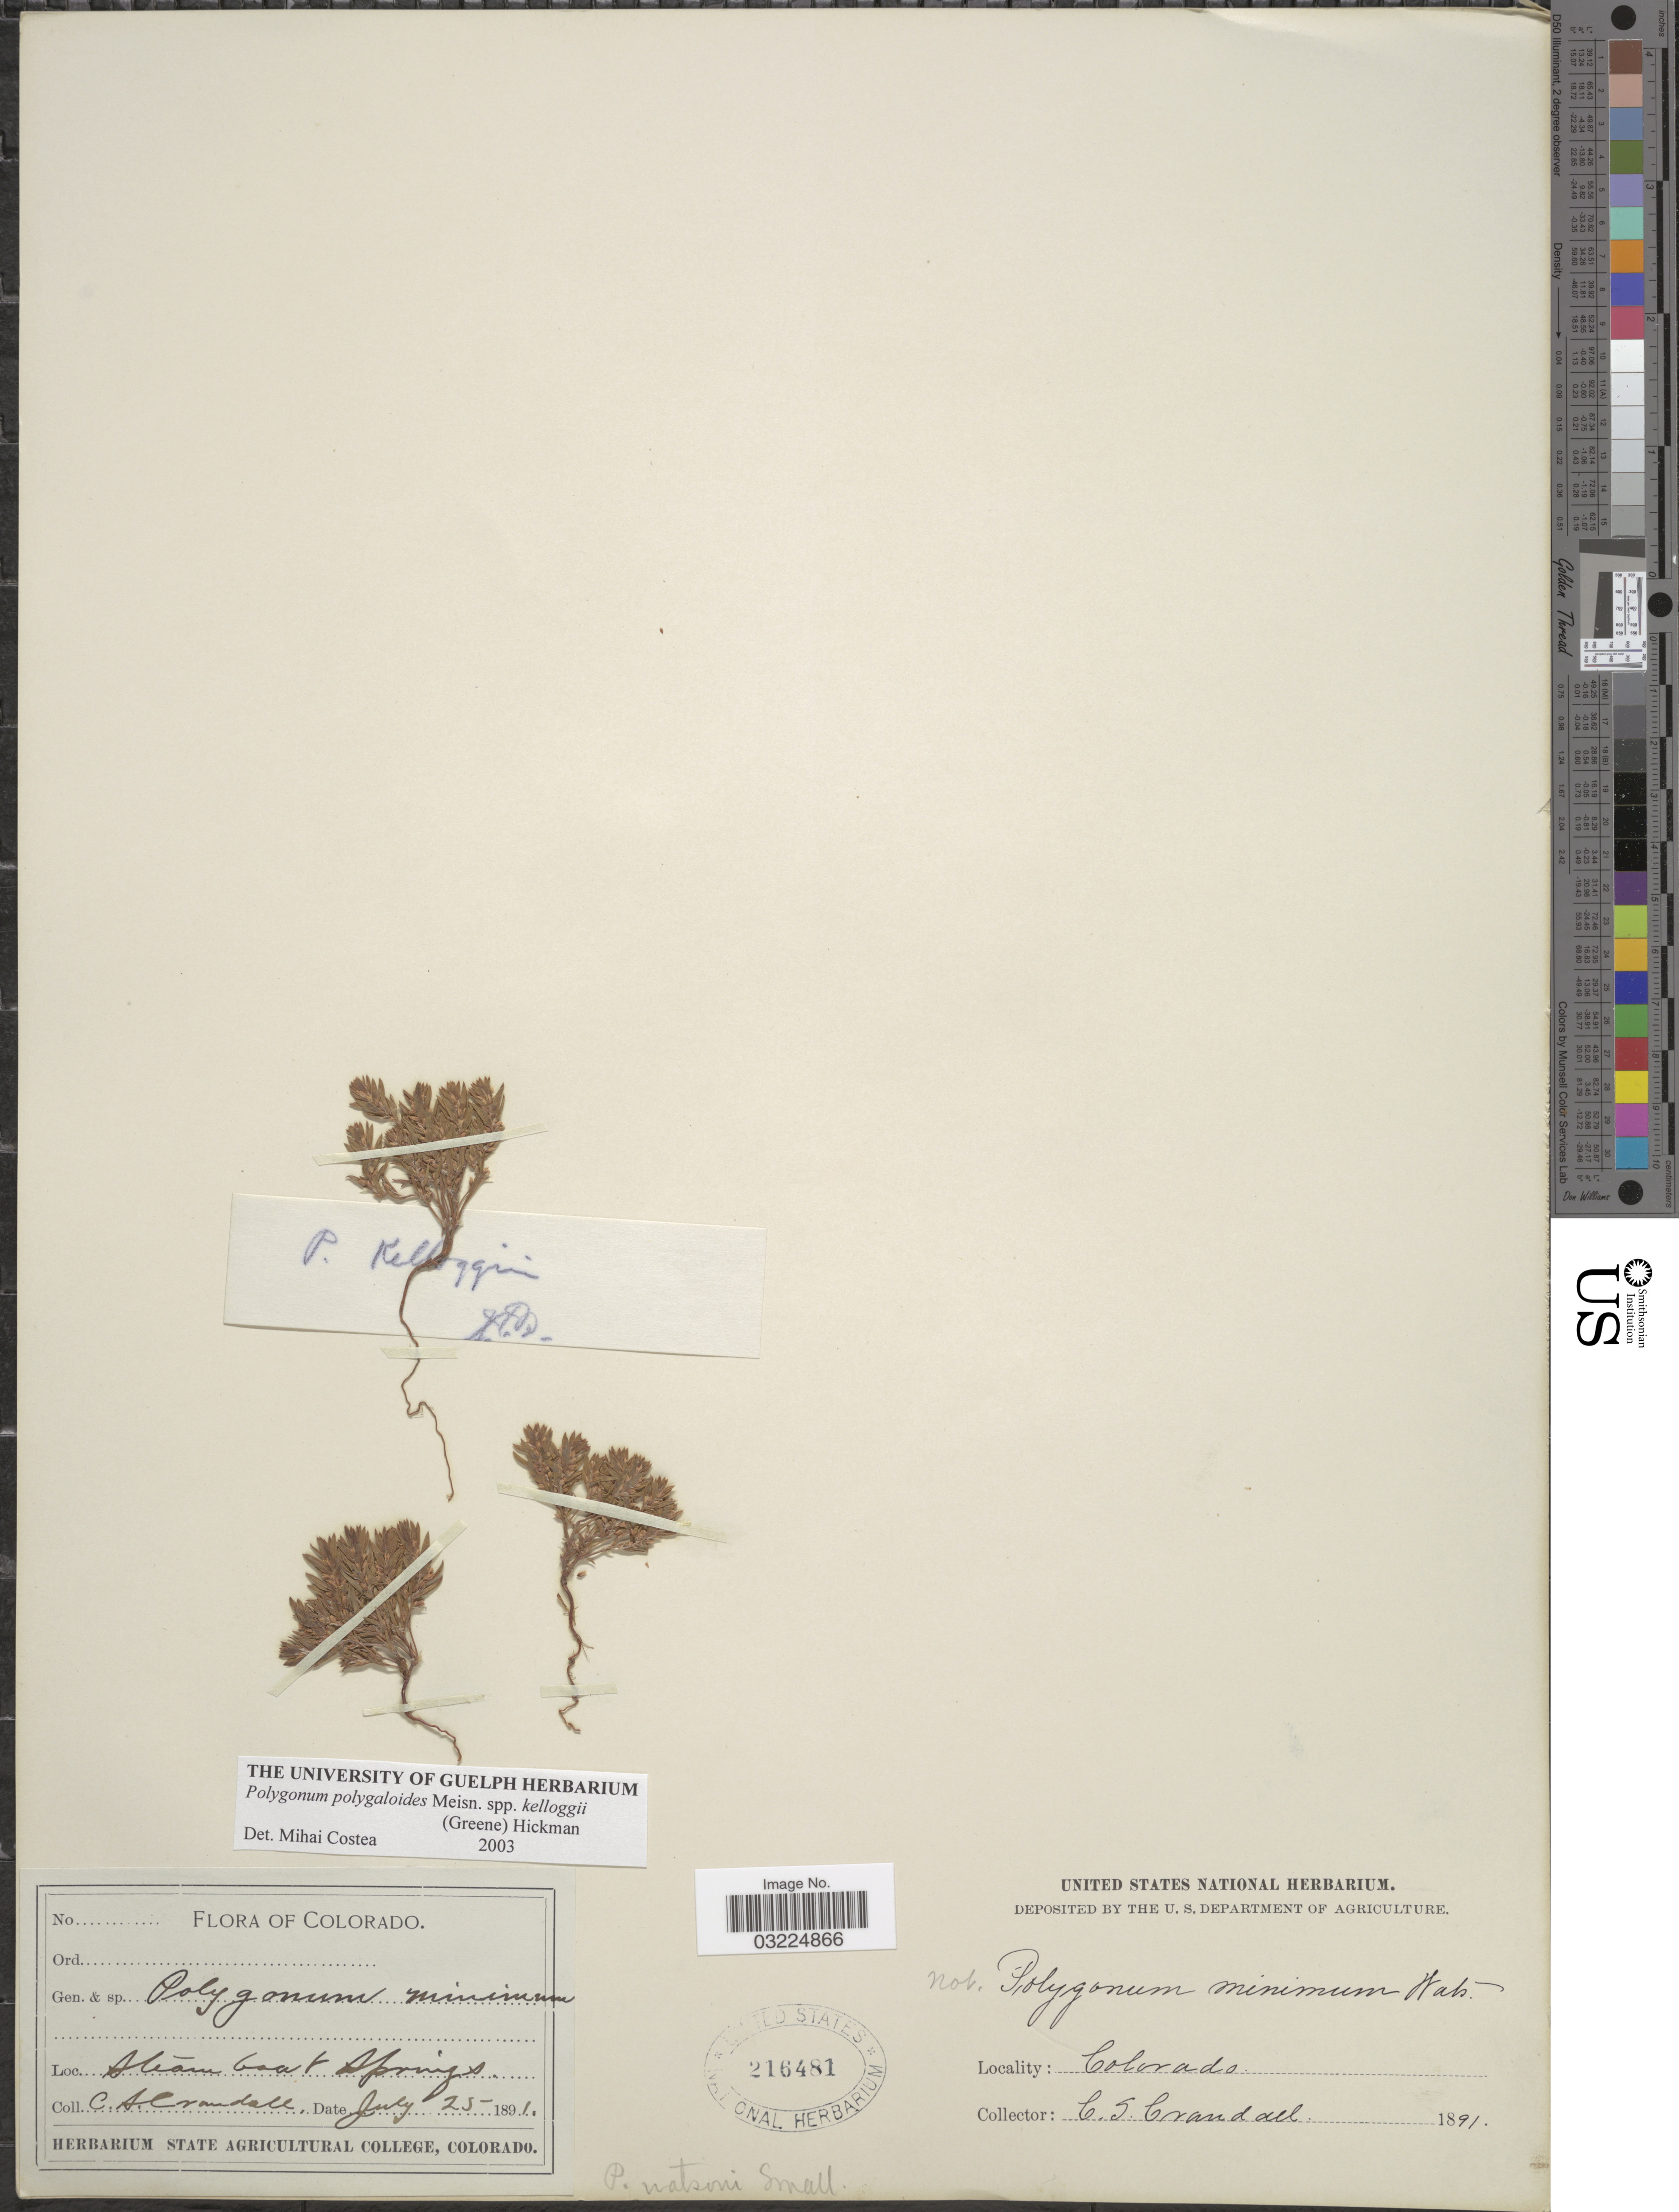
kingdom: Plantae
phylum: Tracheophyta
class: Magnoliopsida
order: Caryophyllales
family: Polygonaceae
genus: Polygonum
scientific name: Polygonum polygaloides subsp. kelloggii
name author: (Greene) Hickman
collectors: C. Crandall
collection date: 1891-07-25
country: United States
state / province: Colorado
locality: Steamboat Springs.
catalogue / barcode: US 216481